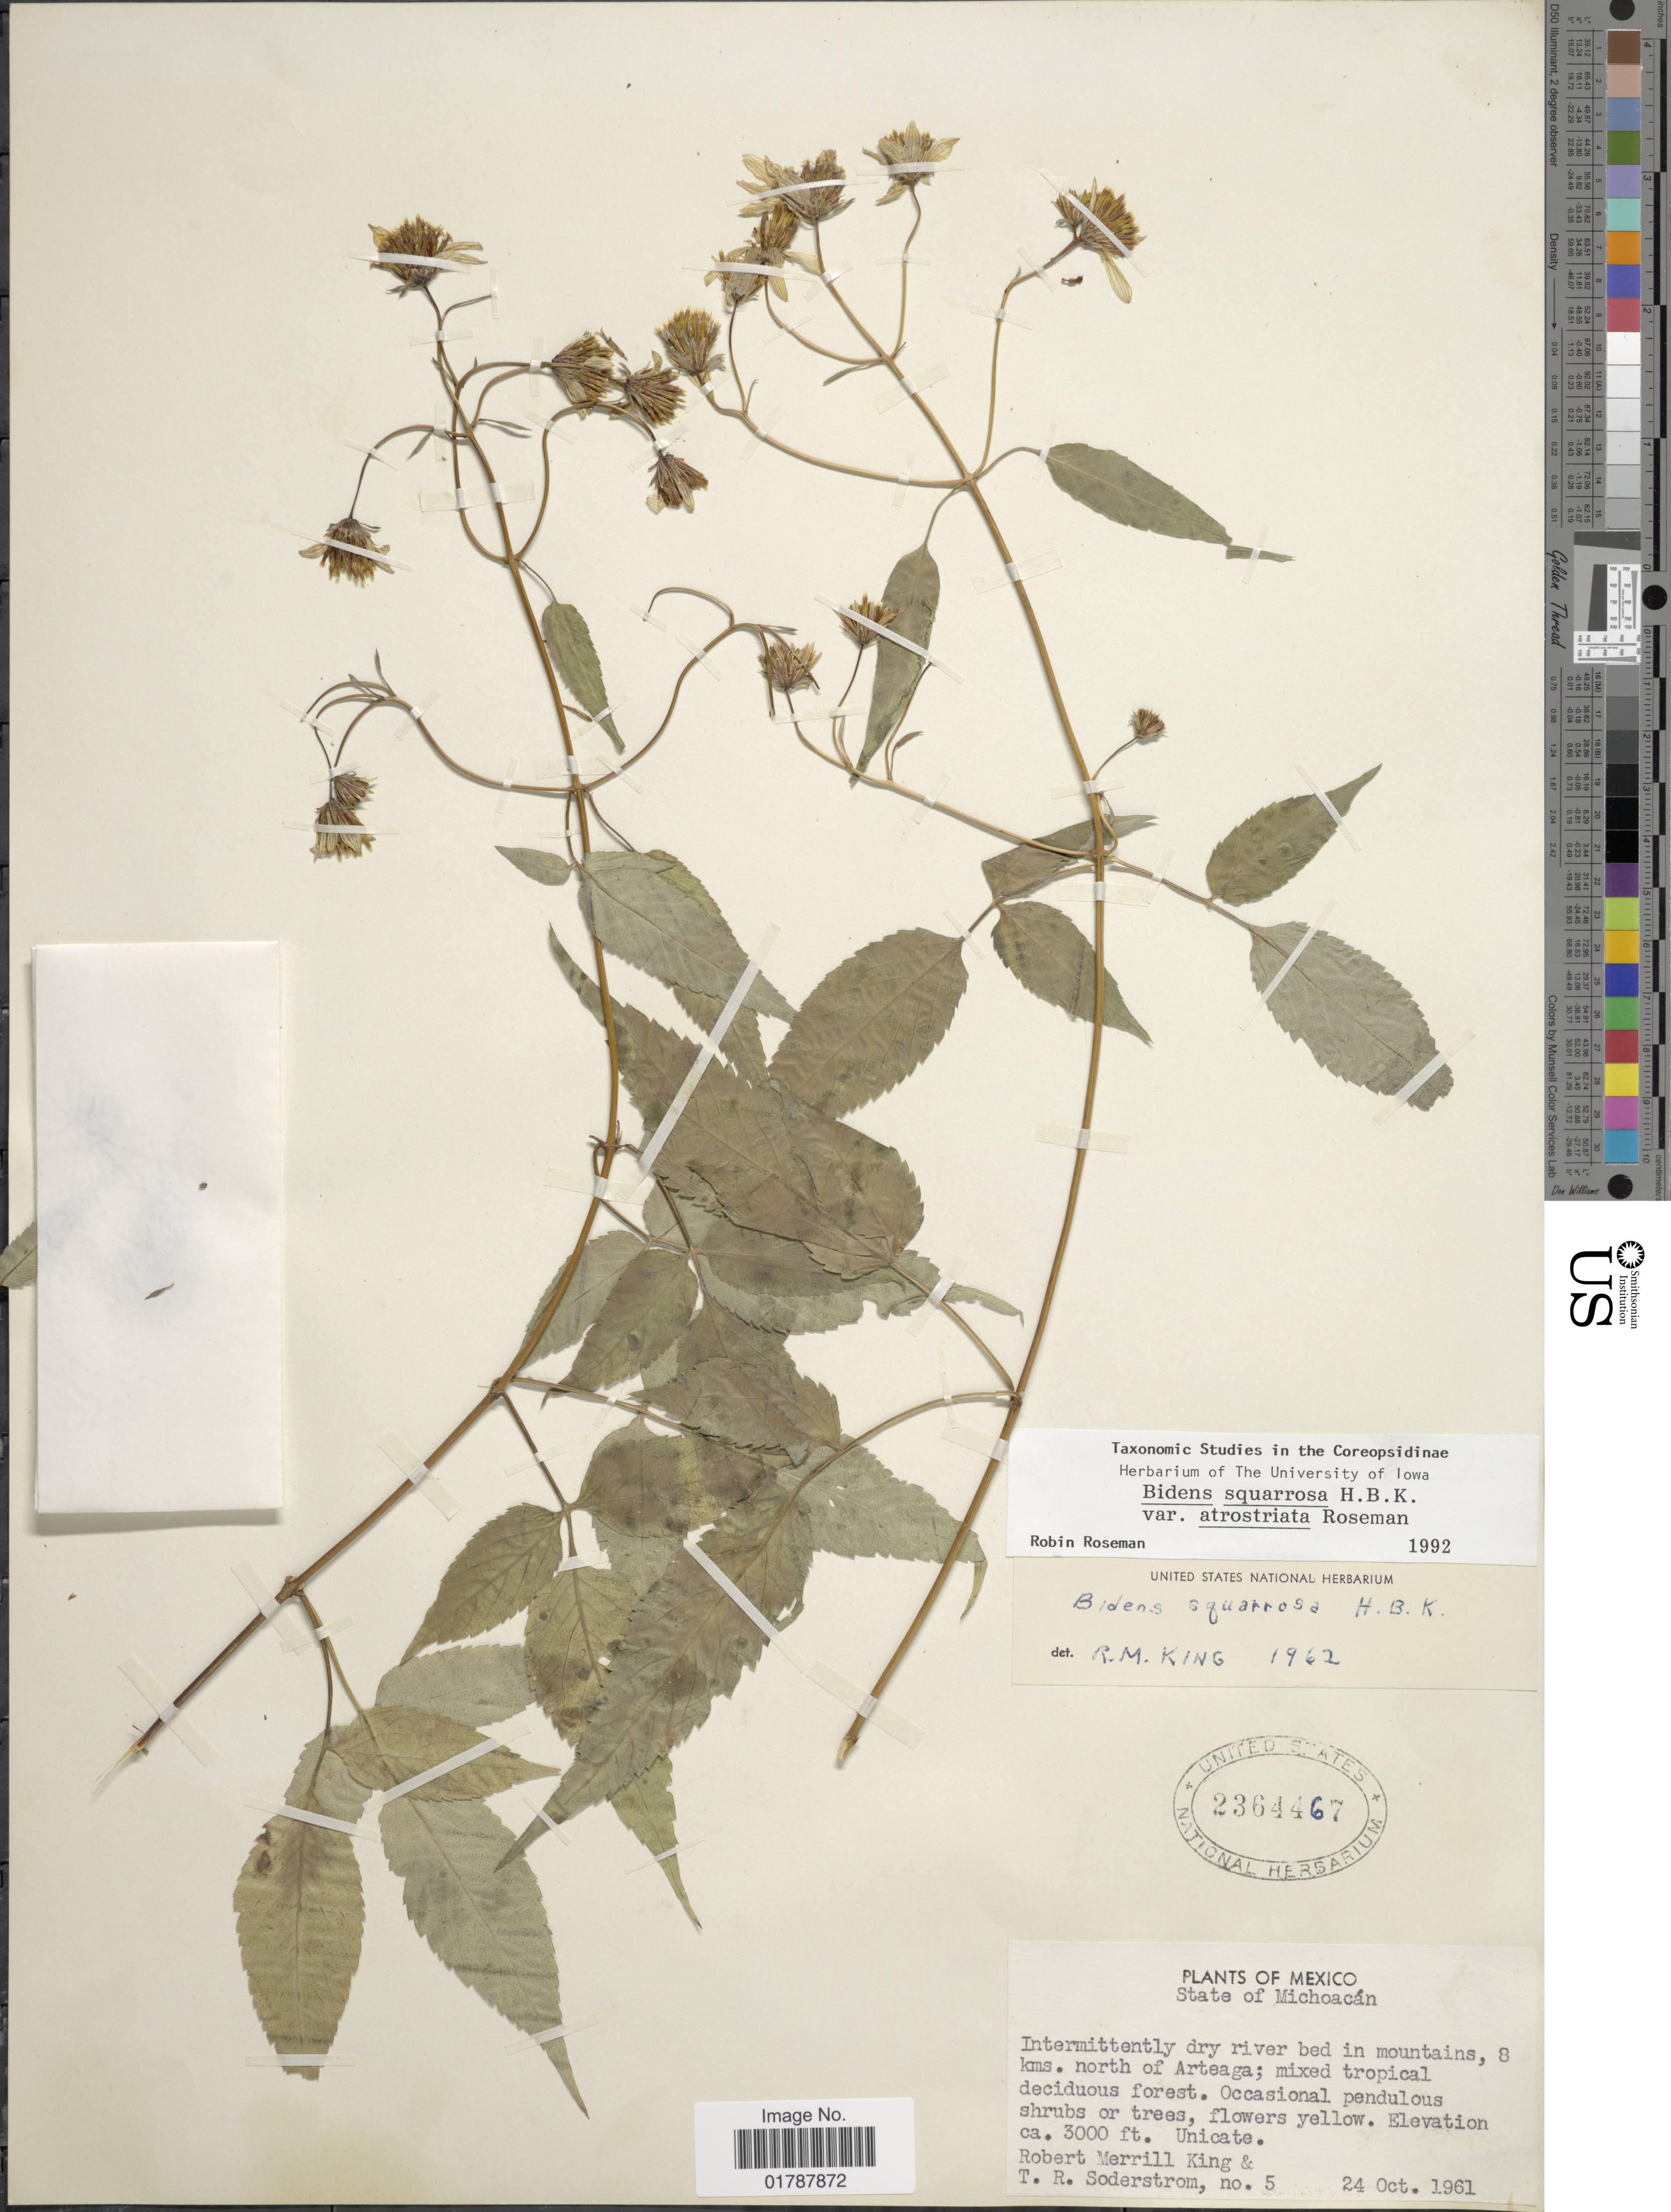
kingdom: Plantae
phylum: Tracheophyta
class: Magnoliopsida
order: Asterales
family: Asteraceae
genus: Bidens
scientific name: Bidens squarrosa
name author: Kunth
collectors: R. M. King & T. R. Soderstrom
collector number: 5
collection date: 1961-10-24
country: Mexico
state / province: Michoacán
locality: State of Michoacan, Intermittently dry river bed in mountains, 8 kms. north of Arteaga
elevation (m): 914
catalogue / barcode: US 2364467